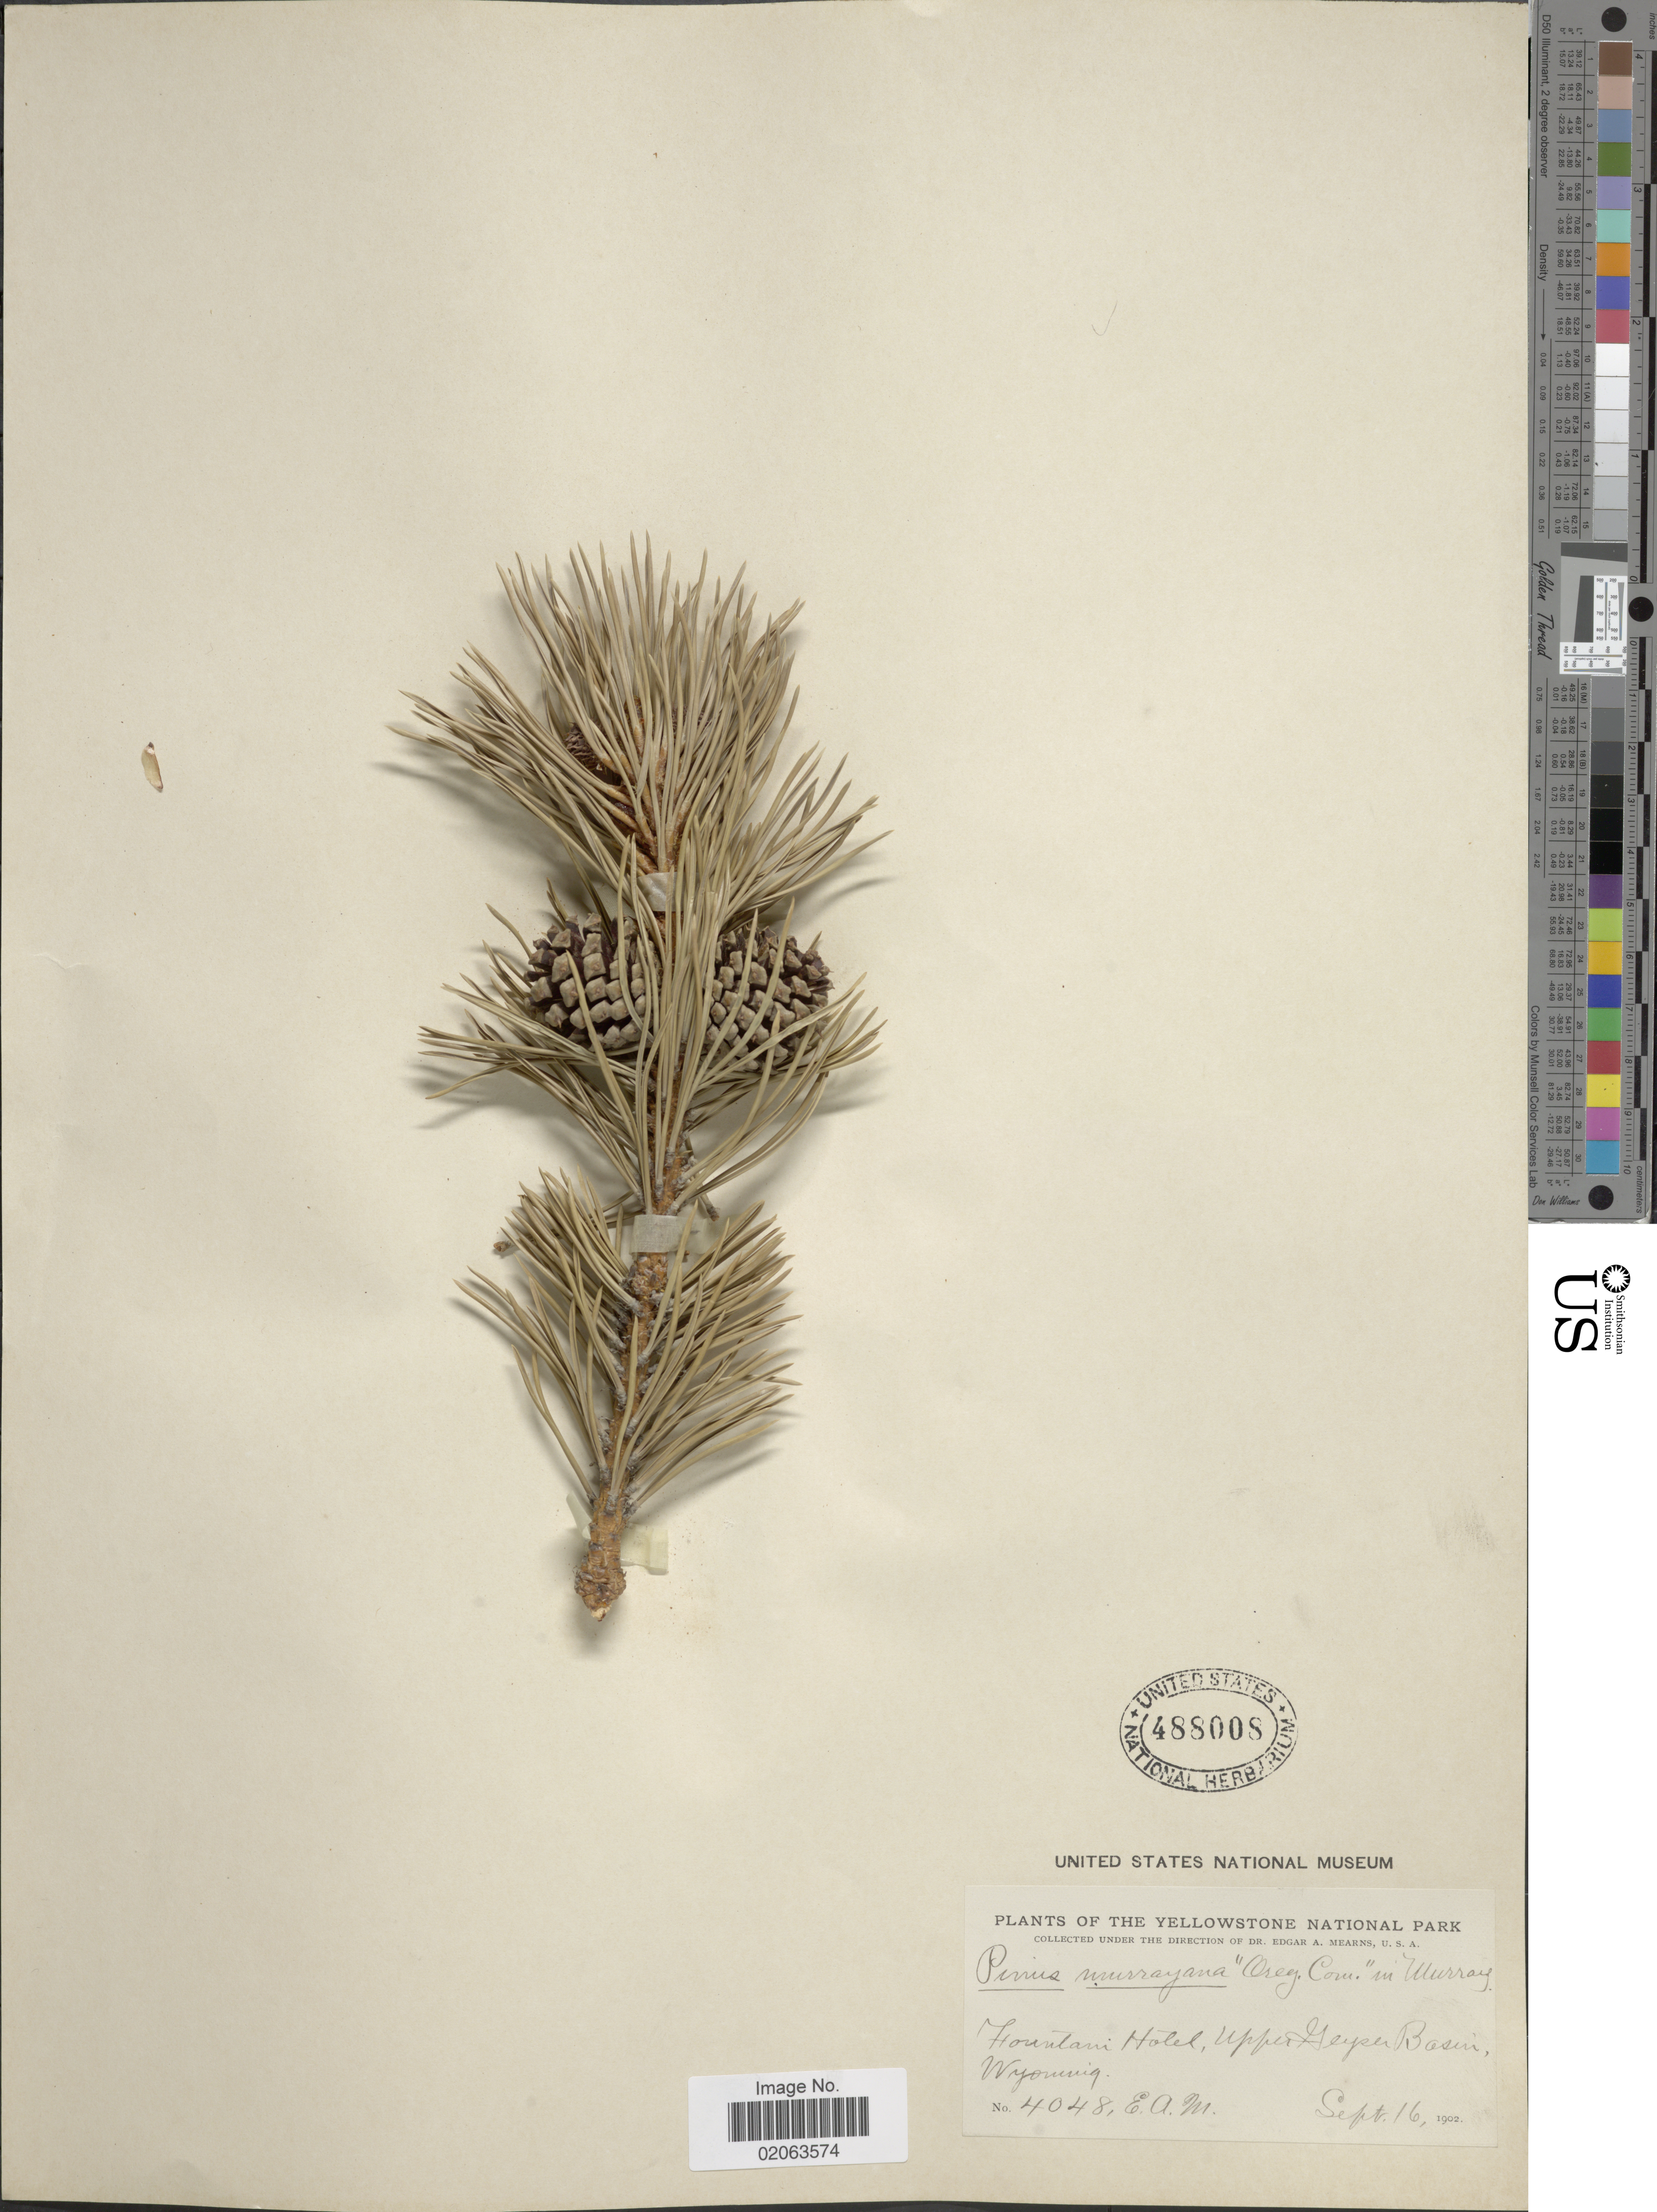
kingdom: Plantae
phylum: Tracheophyta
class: Pinopsida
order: Pinales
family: Pinaceae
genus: Pinus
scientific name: Pinus contorta var. latifolia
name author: Engelm. ex S. Watson in C. King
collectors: E. A. Mearns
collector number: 4048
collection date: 1902-09-16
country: United States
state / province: Wyoming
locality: Yellowstone National Park, Fountain Hotel, Upper Geyser Basin, Wyoming.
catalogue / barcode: US 488008